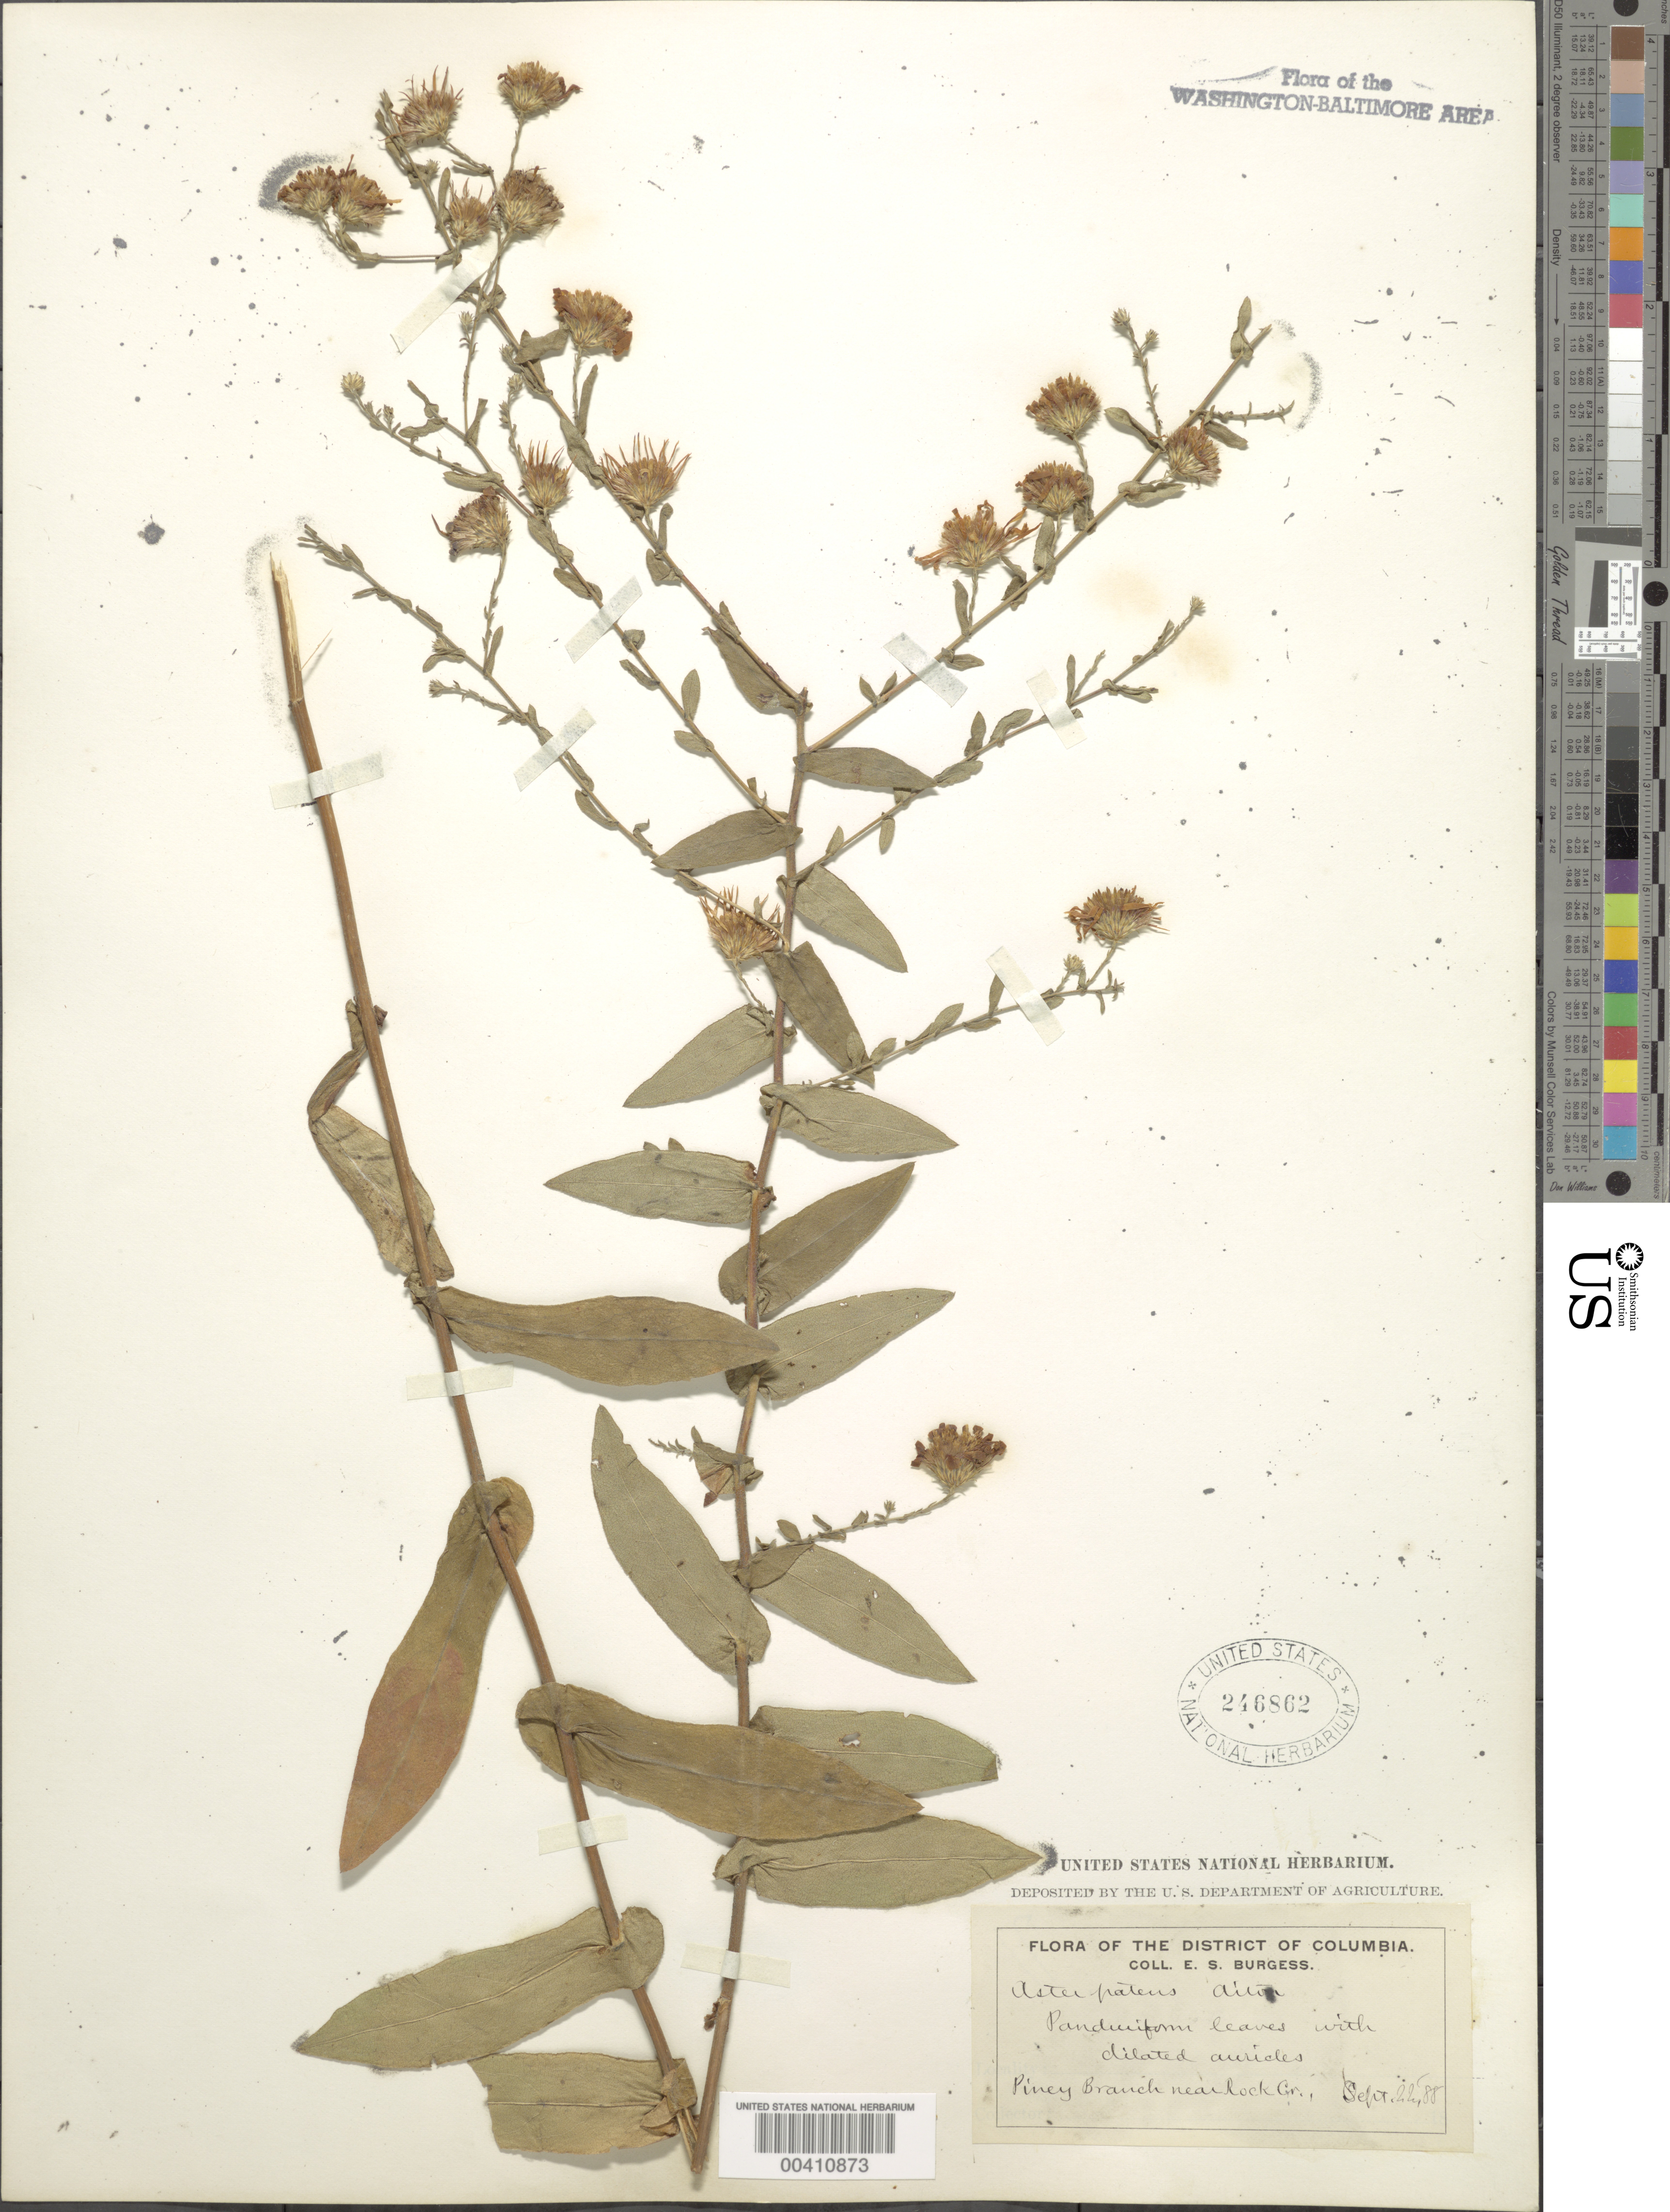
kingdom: Plantae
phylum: Tracheophyta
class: Magnoliopsida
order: Asterales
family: Asteraceae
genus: Symphyotrichum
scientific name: Symphyotrichum patens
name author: (Aiton) G.L. Nesom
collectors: E. Burgess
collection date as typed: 24 Sep 1888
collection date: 1888-09-24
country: United States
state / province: District of Columbia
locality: Piney Branch near Rock Creek Rock Creek Park & vicinity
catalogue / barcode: US 246862